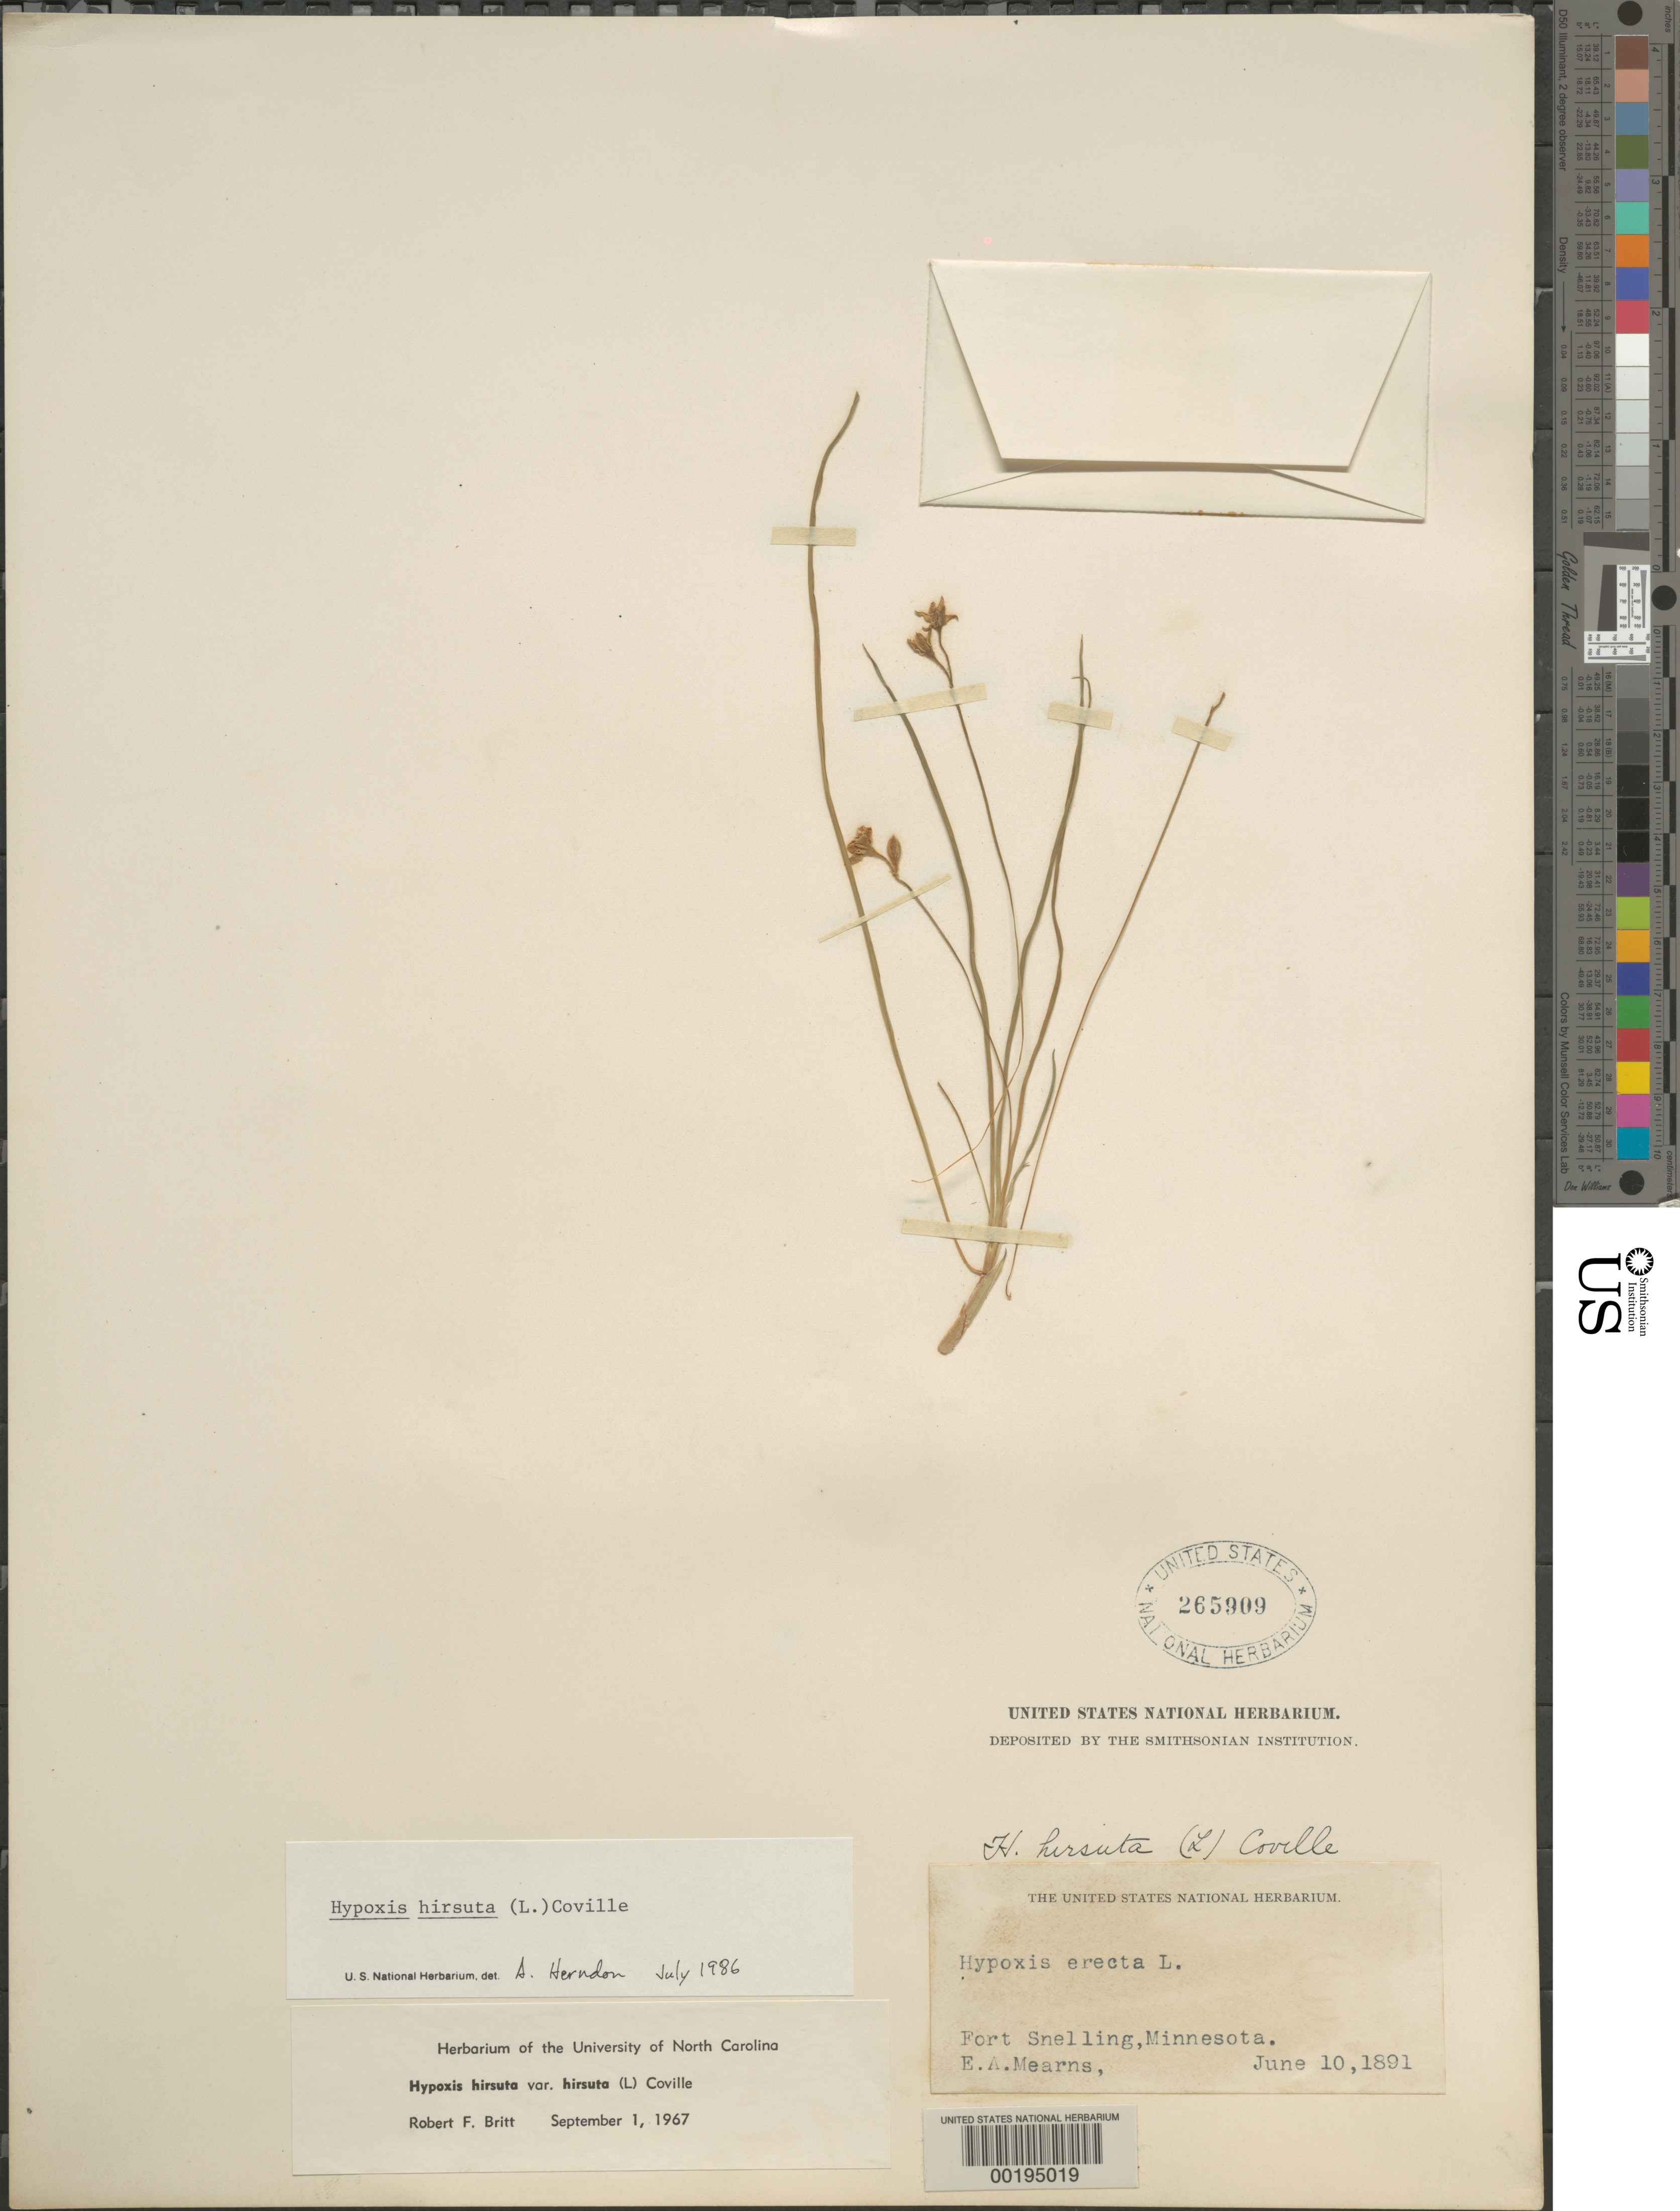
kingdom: Plantae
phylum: Tracheophyta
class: Liliopsida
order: Asparagales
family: Hypoxidaceae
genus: Hypoxis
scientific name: Hypoxis hirsuta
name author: (L.) Coville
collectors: E. A. Mearns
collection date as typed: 10 Jun 1891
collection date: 1891-06-10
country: United States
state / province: Minnesota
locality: Fort snelling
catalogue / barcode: US 265909